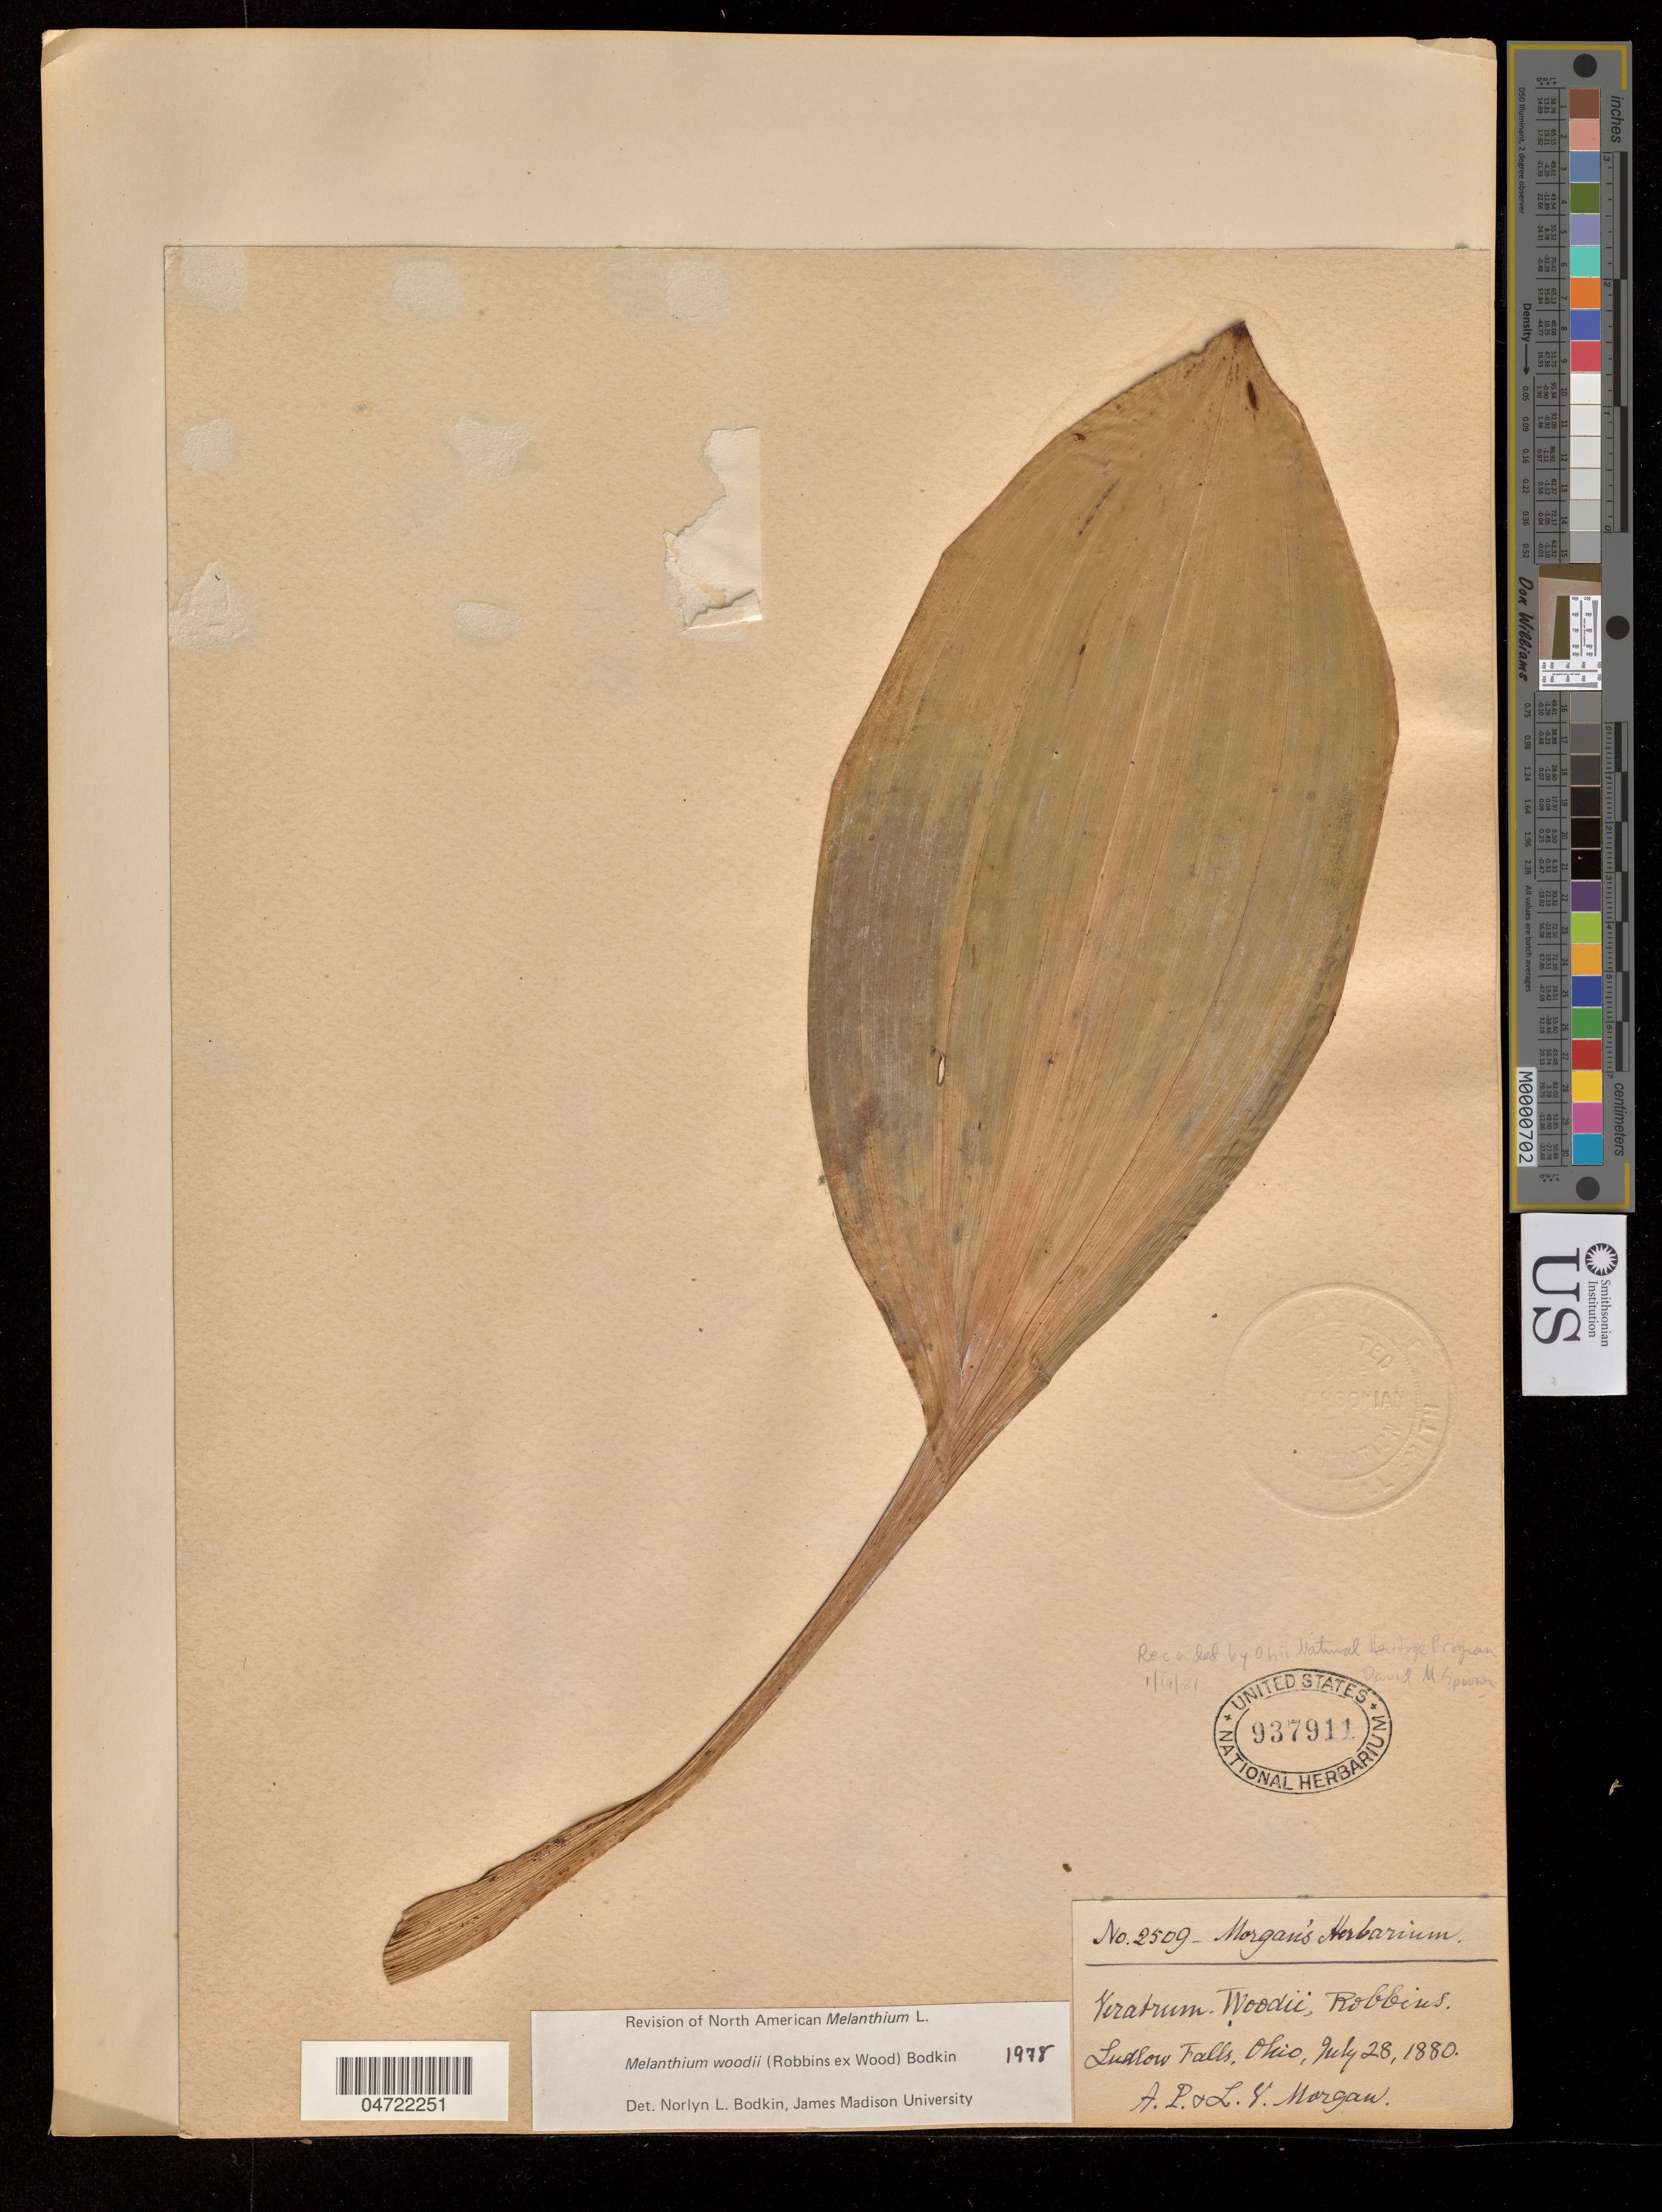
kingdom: Plantae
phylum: Tracheophyta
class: Liliopsida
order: Liliales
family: Melanthiaceae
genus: Melanthium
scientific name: Melanthium woodii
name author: (J.W. Robbins ex Alph. Wood) Bodkin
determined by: Bodkin, N. L.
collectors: A. Morgan & L. Morgan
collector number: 2509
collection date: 1880-07-28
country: United States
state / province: Ohio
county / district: Miami County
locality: Ludlow Falls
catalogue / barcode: US 937911